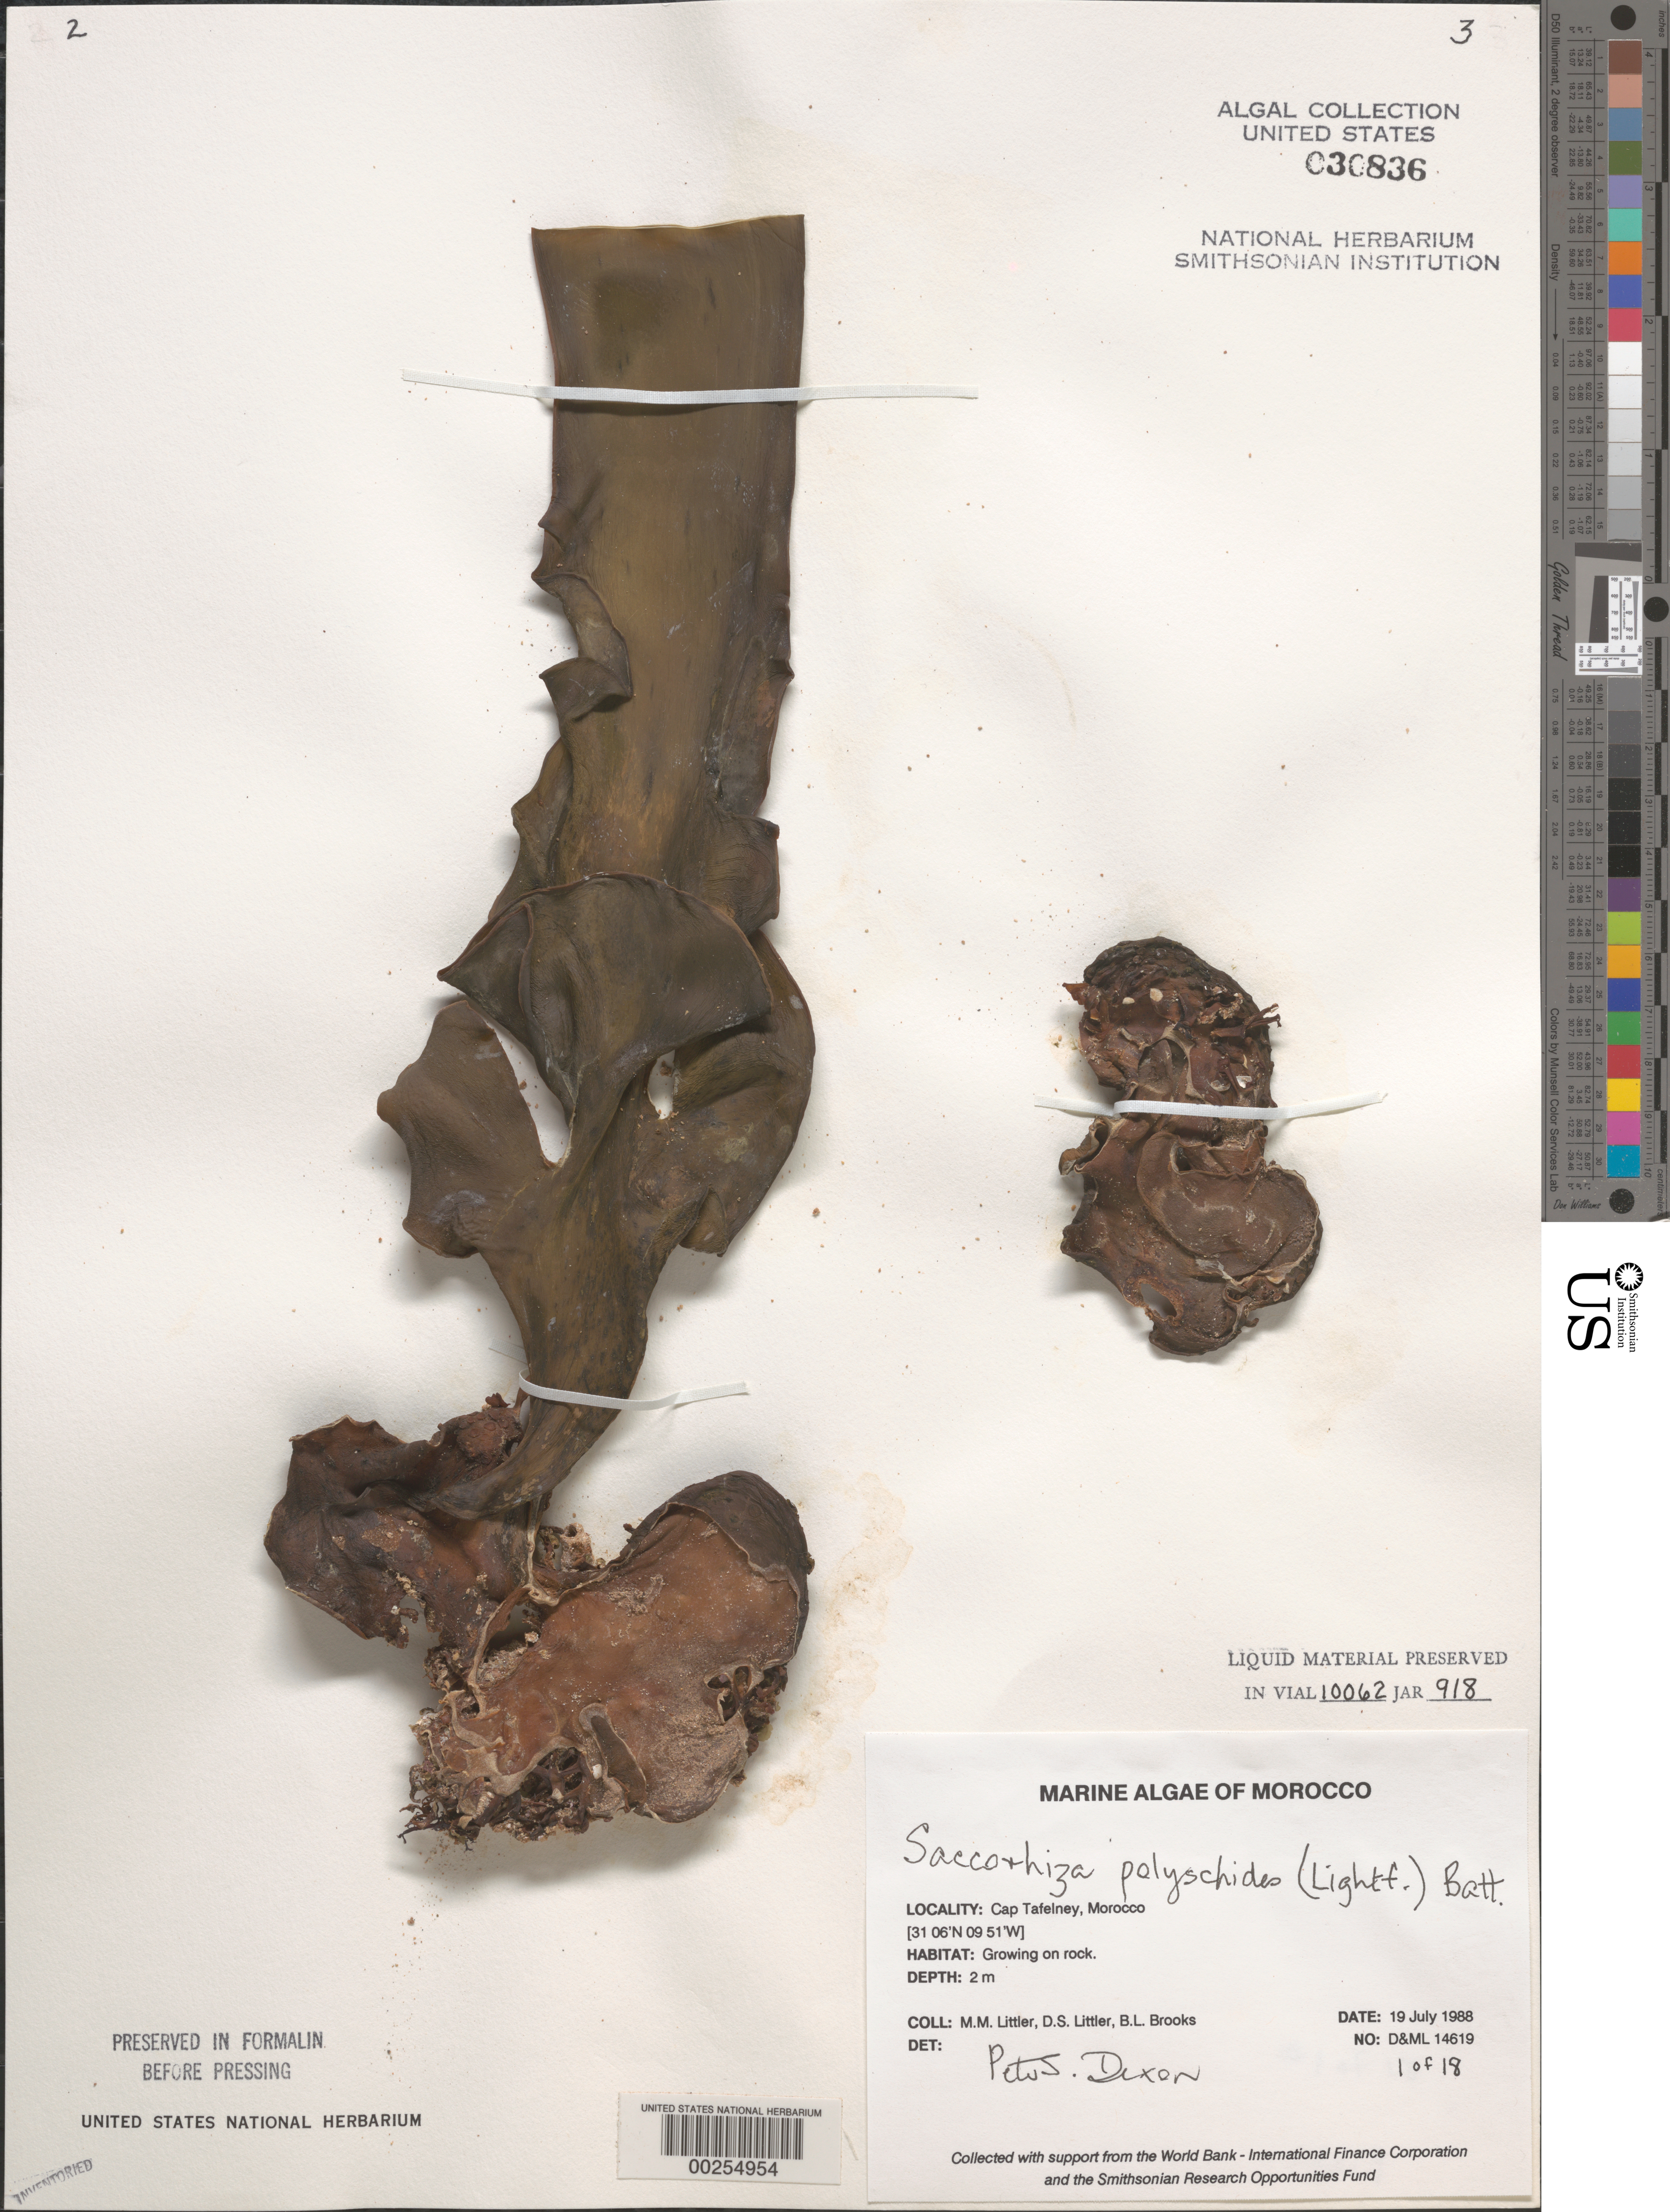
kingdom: Chromista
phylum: Foraminifera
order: Astrorhizida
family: Hyperamminidae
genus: Saccorhiza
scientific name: Saccorhiza polyschides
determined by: Dixon, P. S.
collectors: M. M. Littler, D. S. Littler & B. Brooks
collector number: D&ML 14619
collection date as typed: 19 Jul 1988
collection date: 1988-07-19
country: Morocco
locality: Cap Tafelney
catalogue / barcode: US 30836